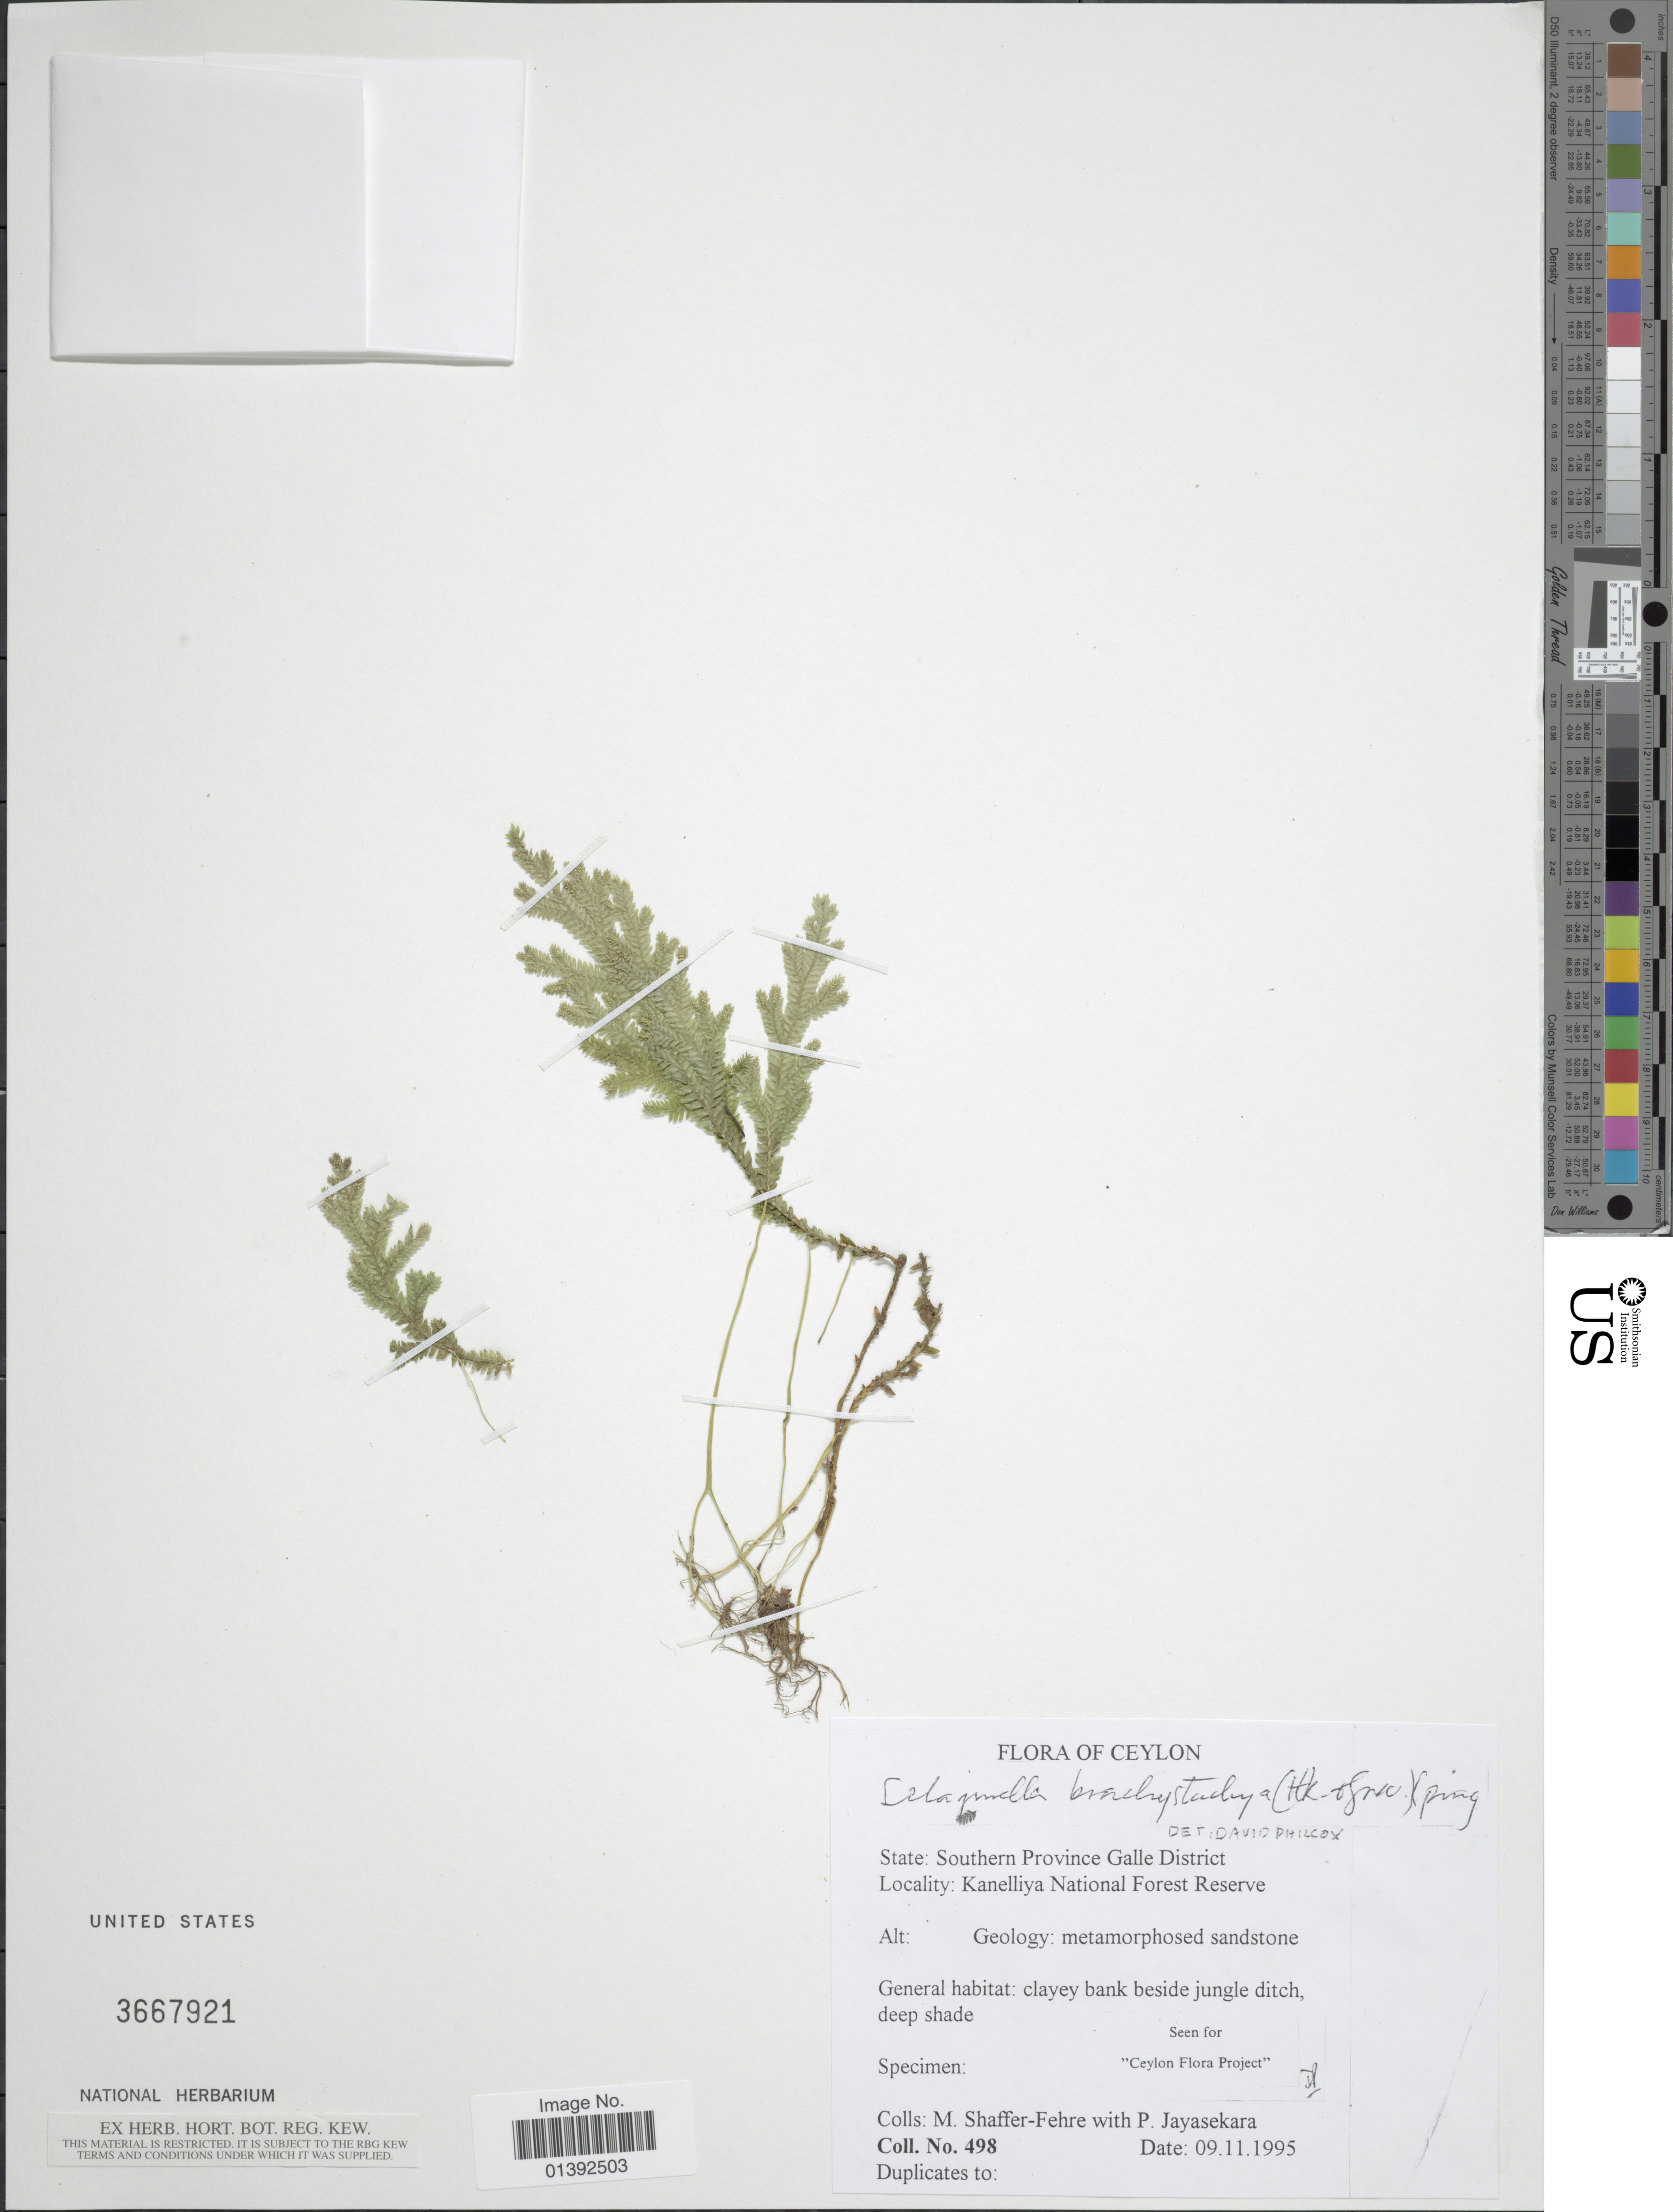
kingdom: Plantae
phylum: Tracheophyta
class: Lycopodiopsida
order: Selaginellales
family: Selaginellaceae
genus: Selaginella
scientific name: Selaginella brachystachya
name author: (Hook. & Grev.) Spring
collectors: M. Shaffer-Fehre & P. Jayasinghe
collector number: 498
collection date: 1995-11-09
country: Sri Lanka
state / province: Southern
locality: Ceylon, Galle District, Kanelliya National Forest Reserve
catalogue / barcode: US 3667921